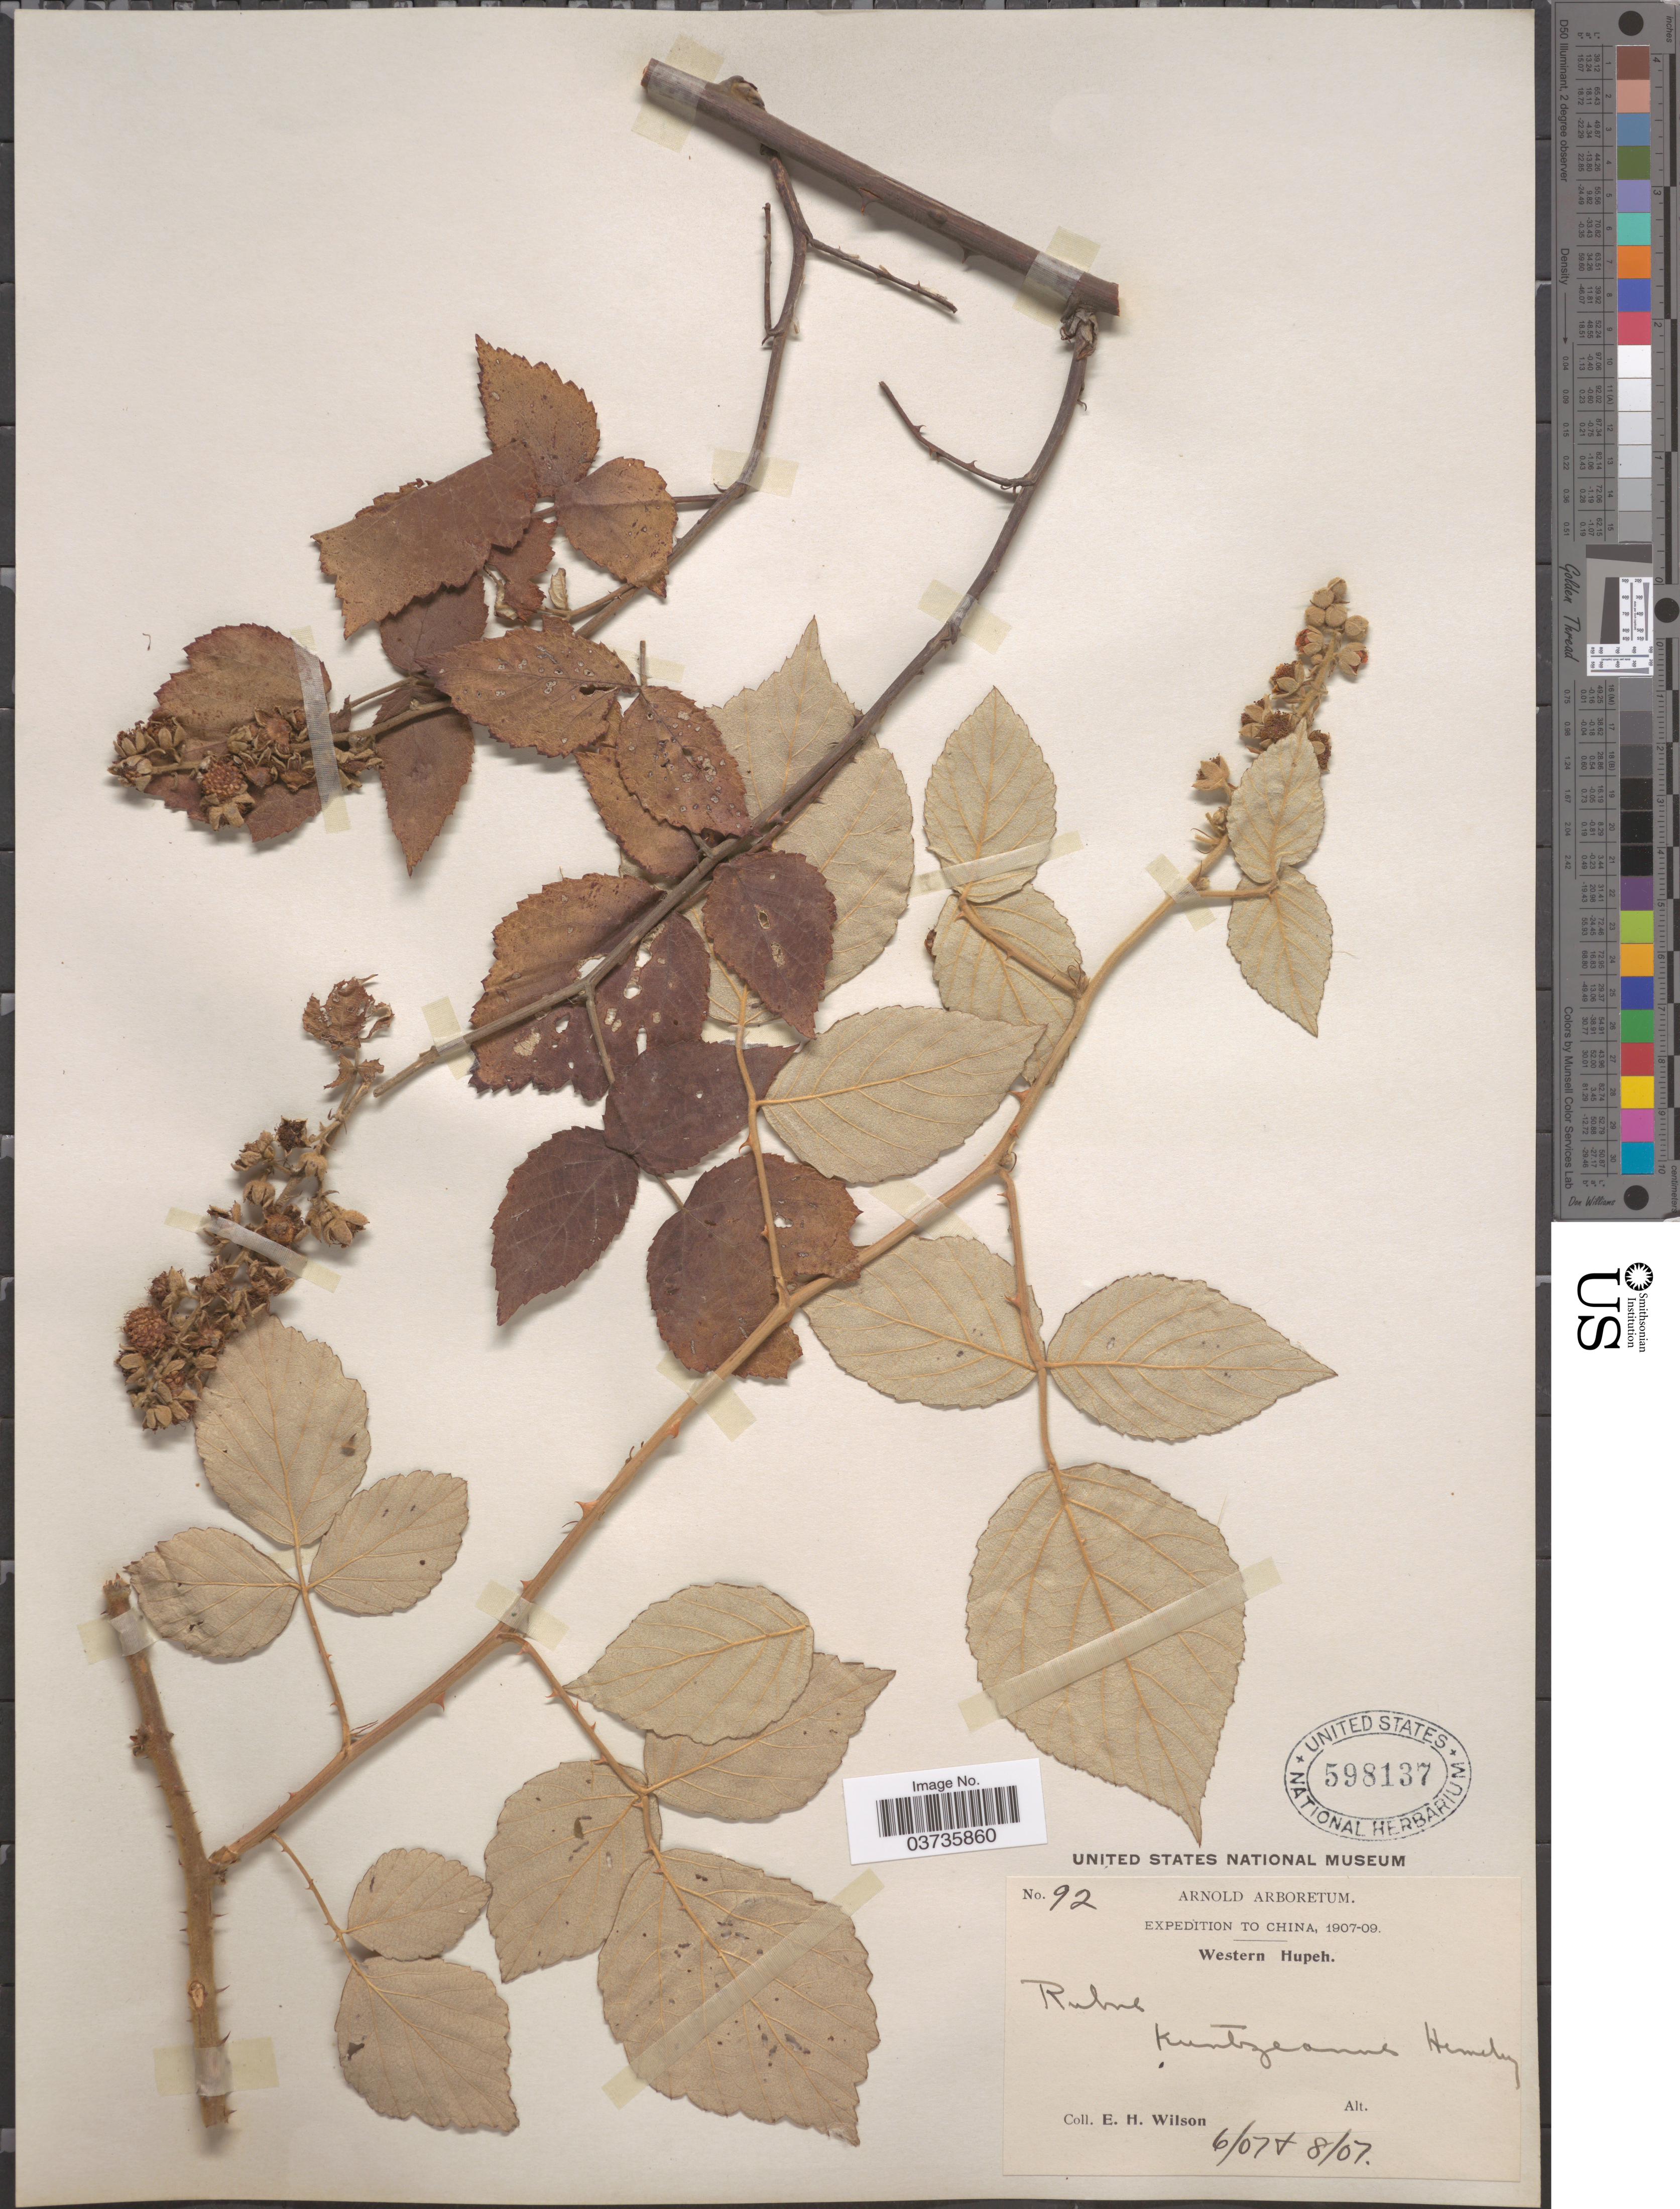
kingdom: Plantae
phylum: Tracheophyta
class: Magnoliopsida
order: Rosales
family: Rosaceae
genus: Rubus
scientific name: Rubus innominatus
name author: S. Moore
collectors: E. Wilson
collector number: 92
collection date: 1907-06/1907-08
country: China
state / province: Hubei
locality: Western Hupeh.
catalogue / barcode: US 598137